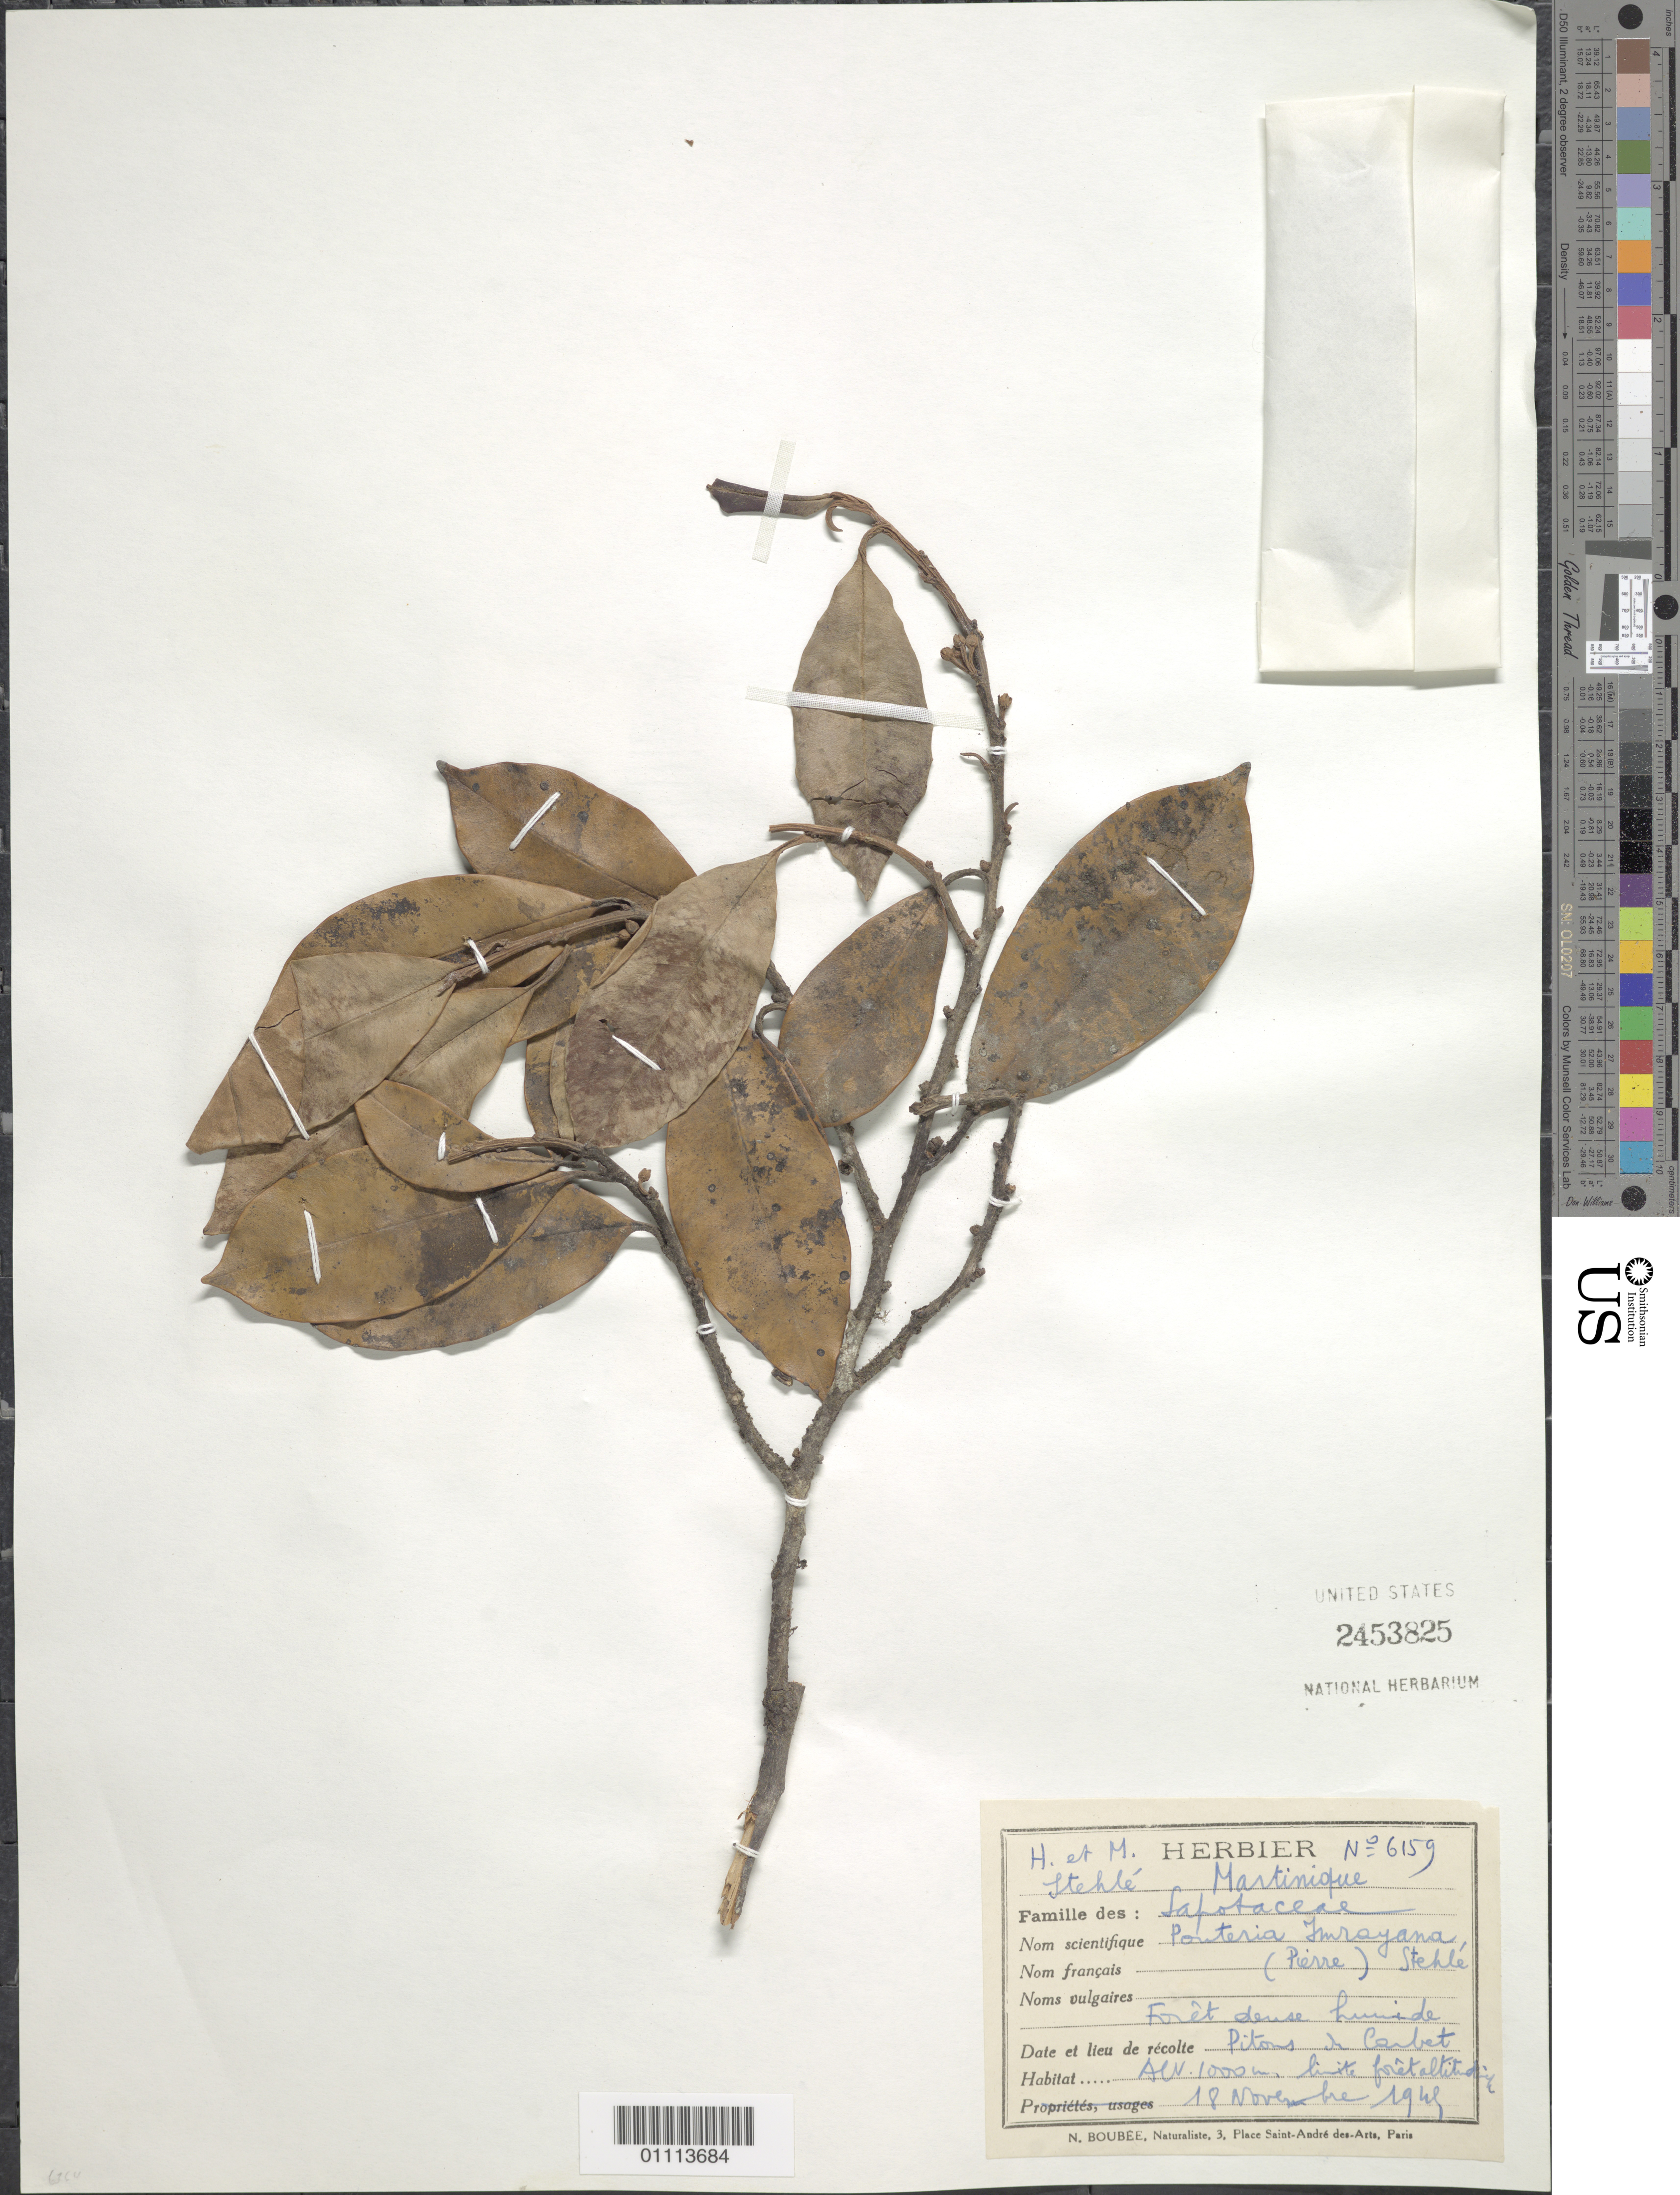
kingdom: Plantae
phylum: Tracheophyta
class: Magnoliopsida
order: Ericales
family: Sapotaceae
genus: Micropholis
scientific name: Micropholis guyanensis subsp. guyanensis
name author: (A. DC.) Pierre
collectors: H. Stehlé & M. Stehlé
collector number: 6159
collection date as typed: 18 Nov 1941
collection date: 1941-11-18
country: Martinique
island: Martinique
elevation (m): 100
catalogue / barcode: US 2453825